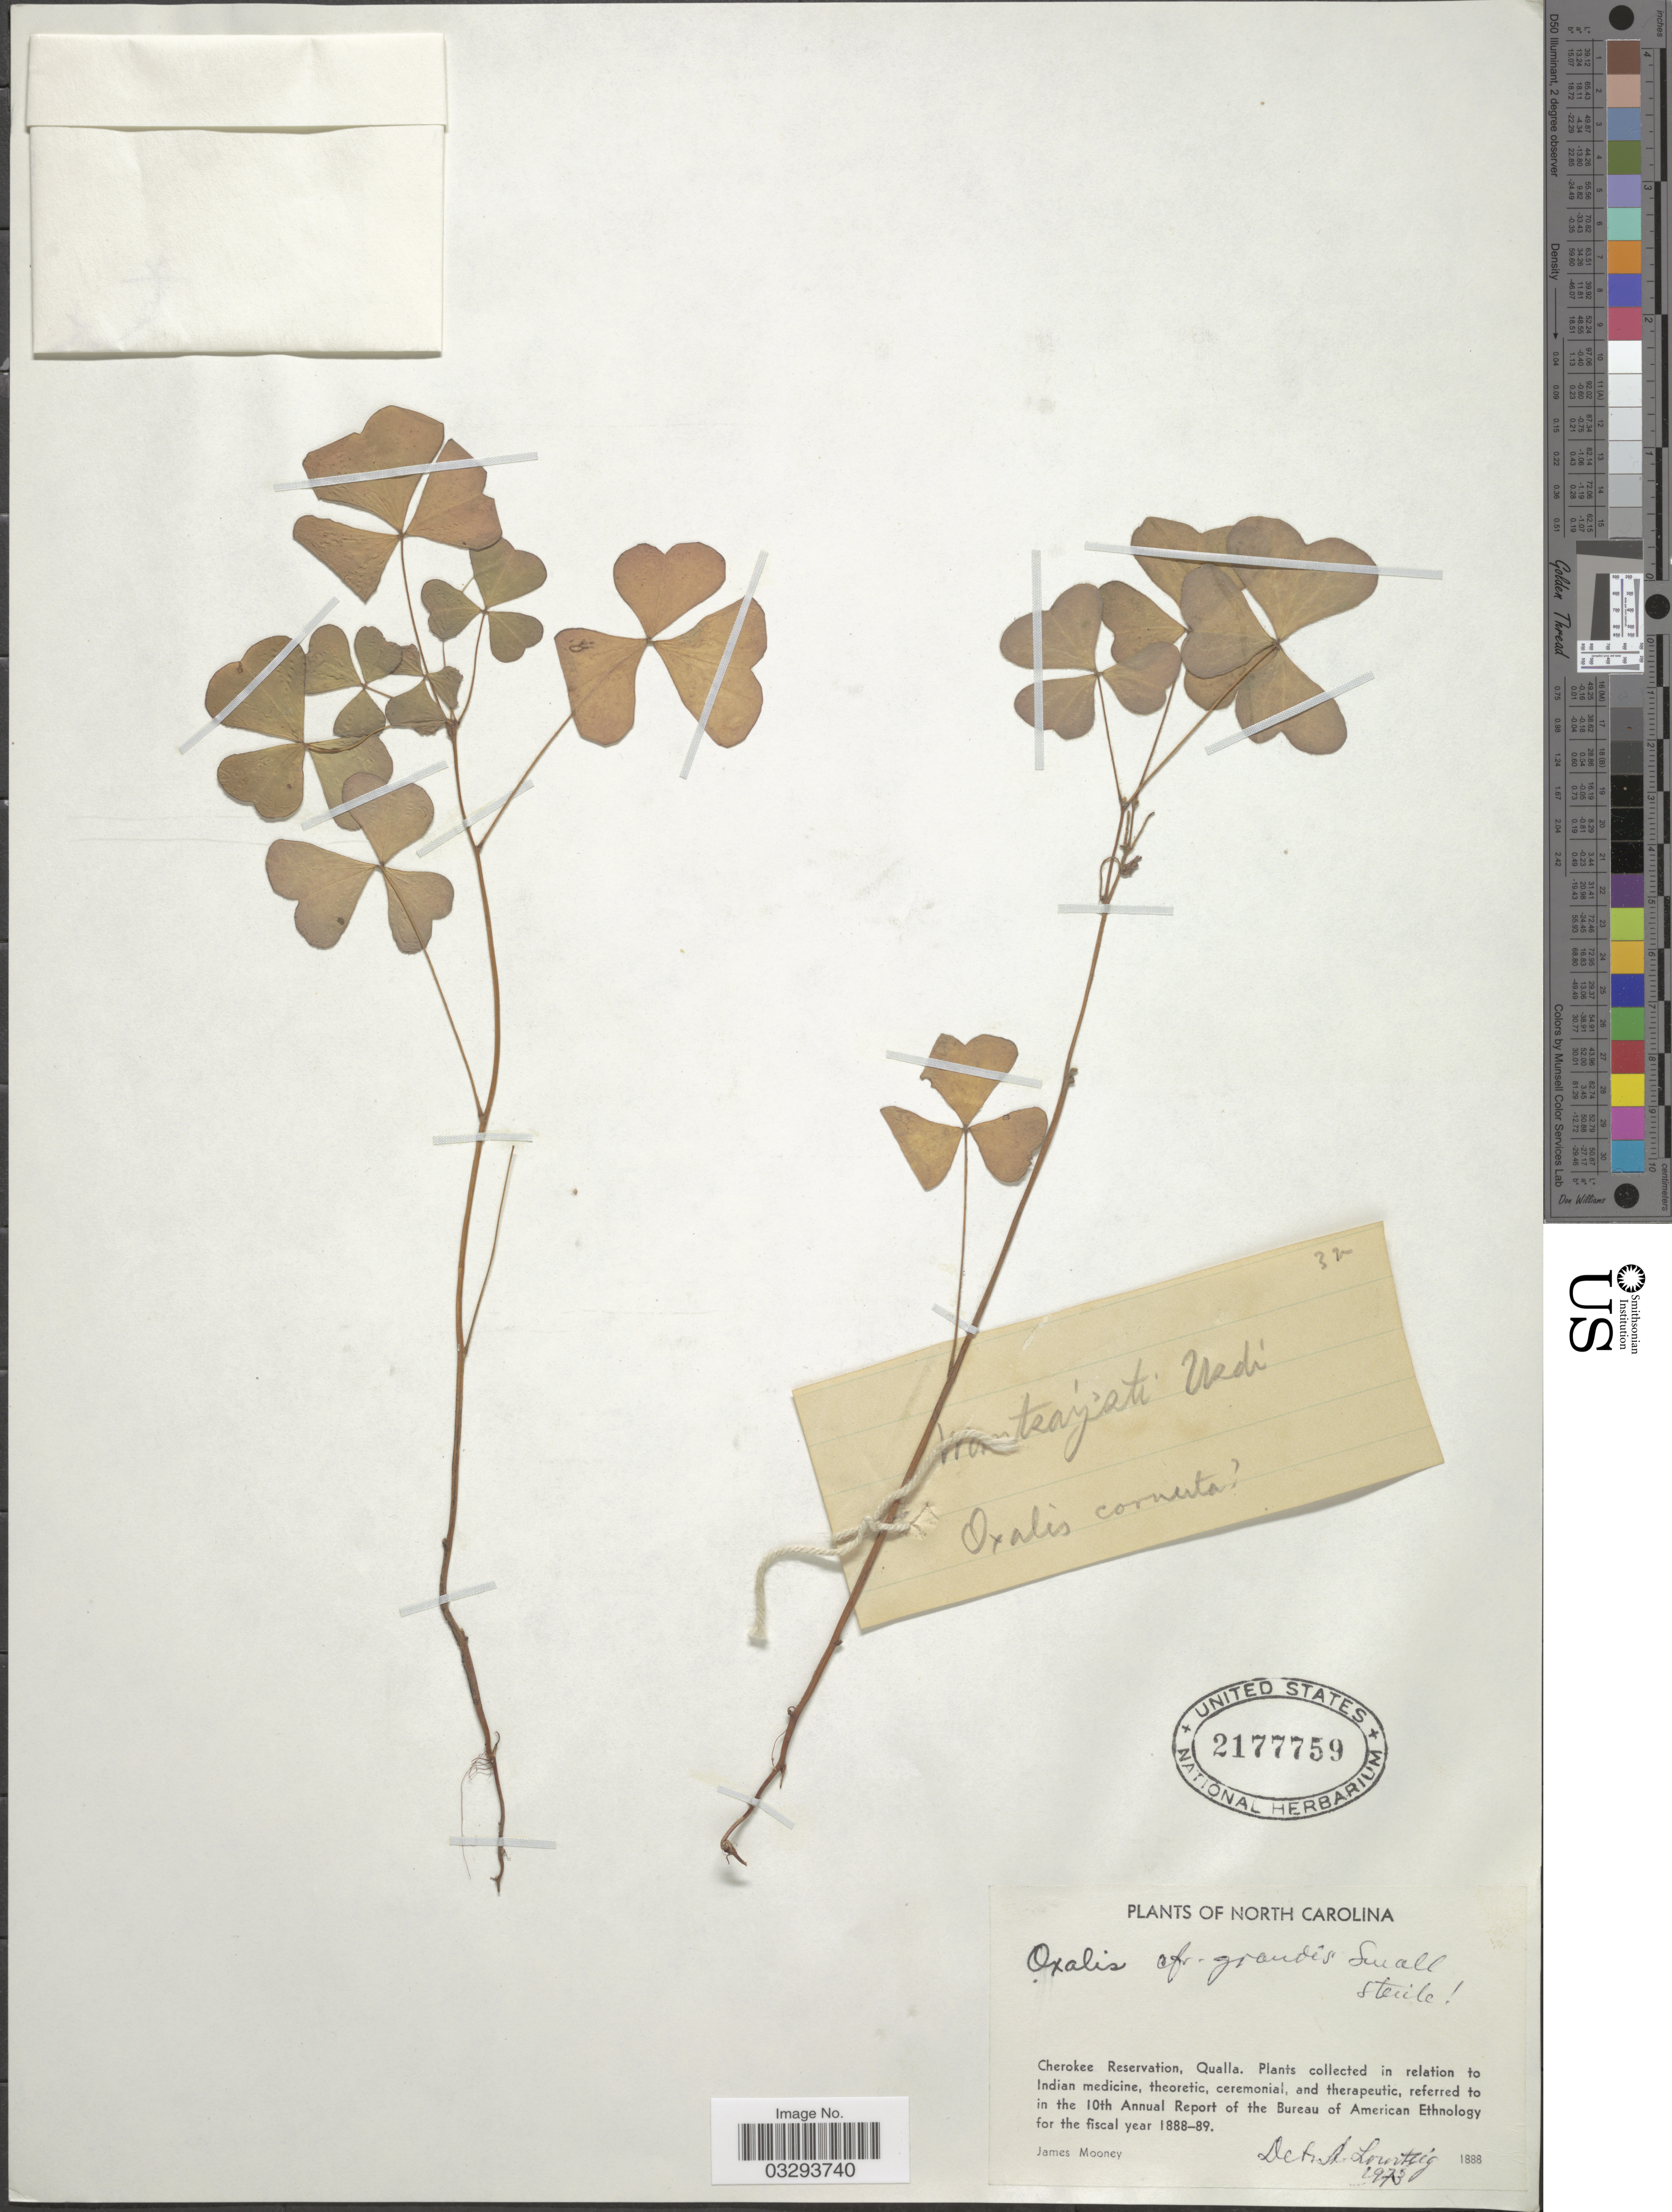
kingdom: Plantae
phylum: Tracheophyta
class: Magnoliopsida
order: Oxalidales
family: Oxalidaceae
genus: Oxalis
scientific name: Oxalis grandis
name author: Small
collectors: J. Mooney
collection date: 1888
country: United States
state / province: North Carolina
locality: Cherokee Reservation, Qualla.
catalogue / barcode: US 2177759